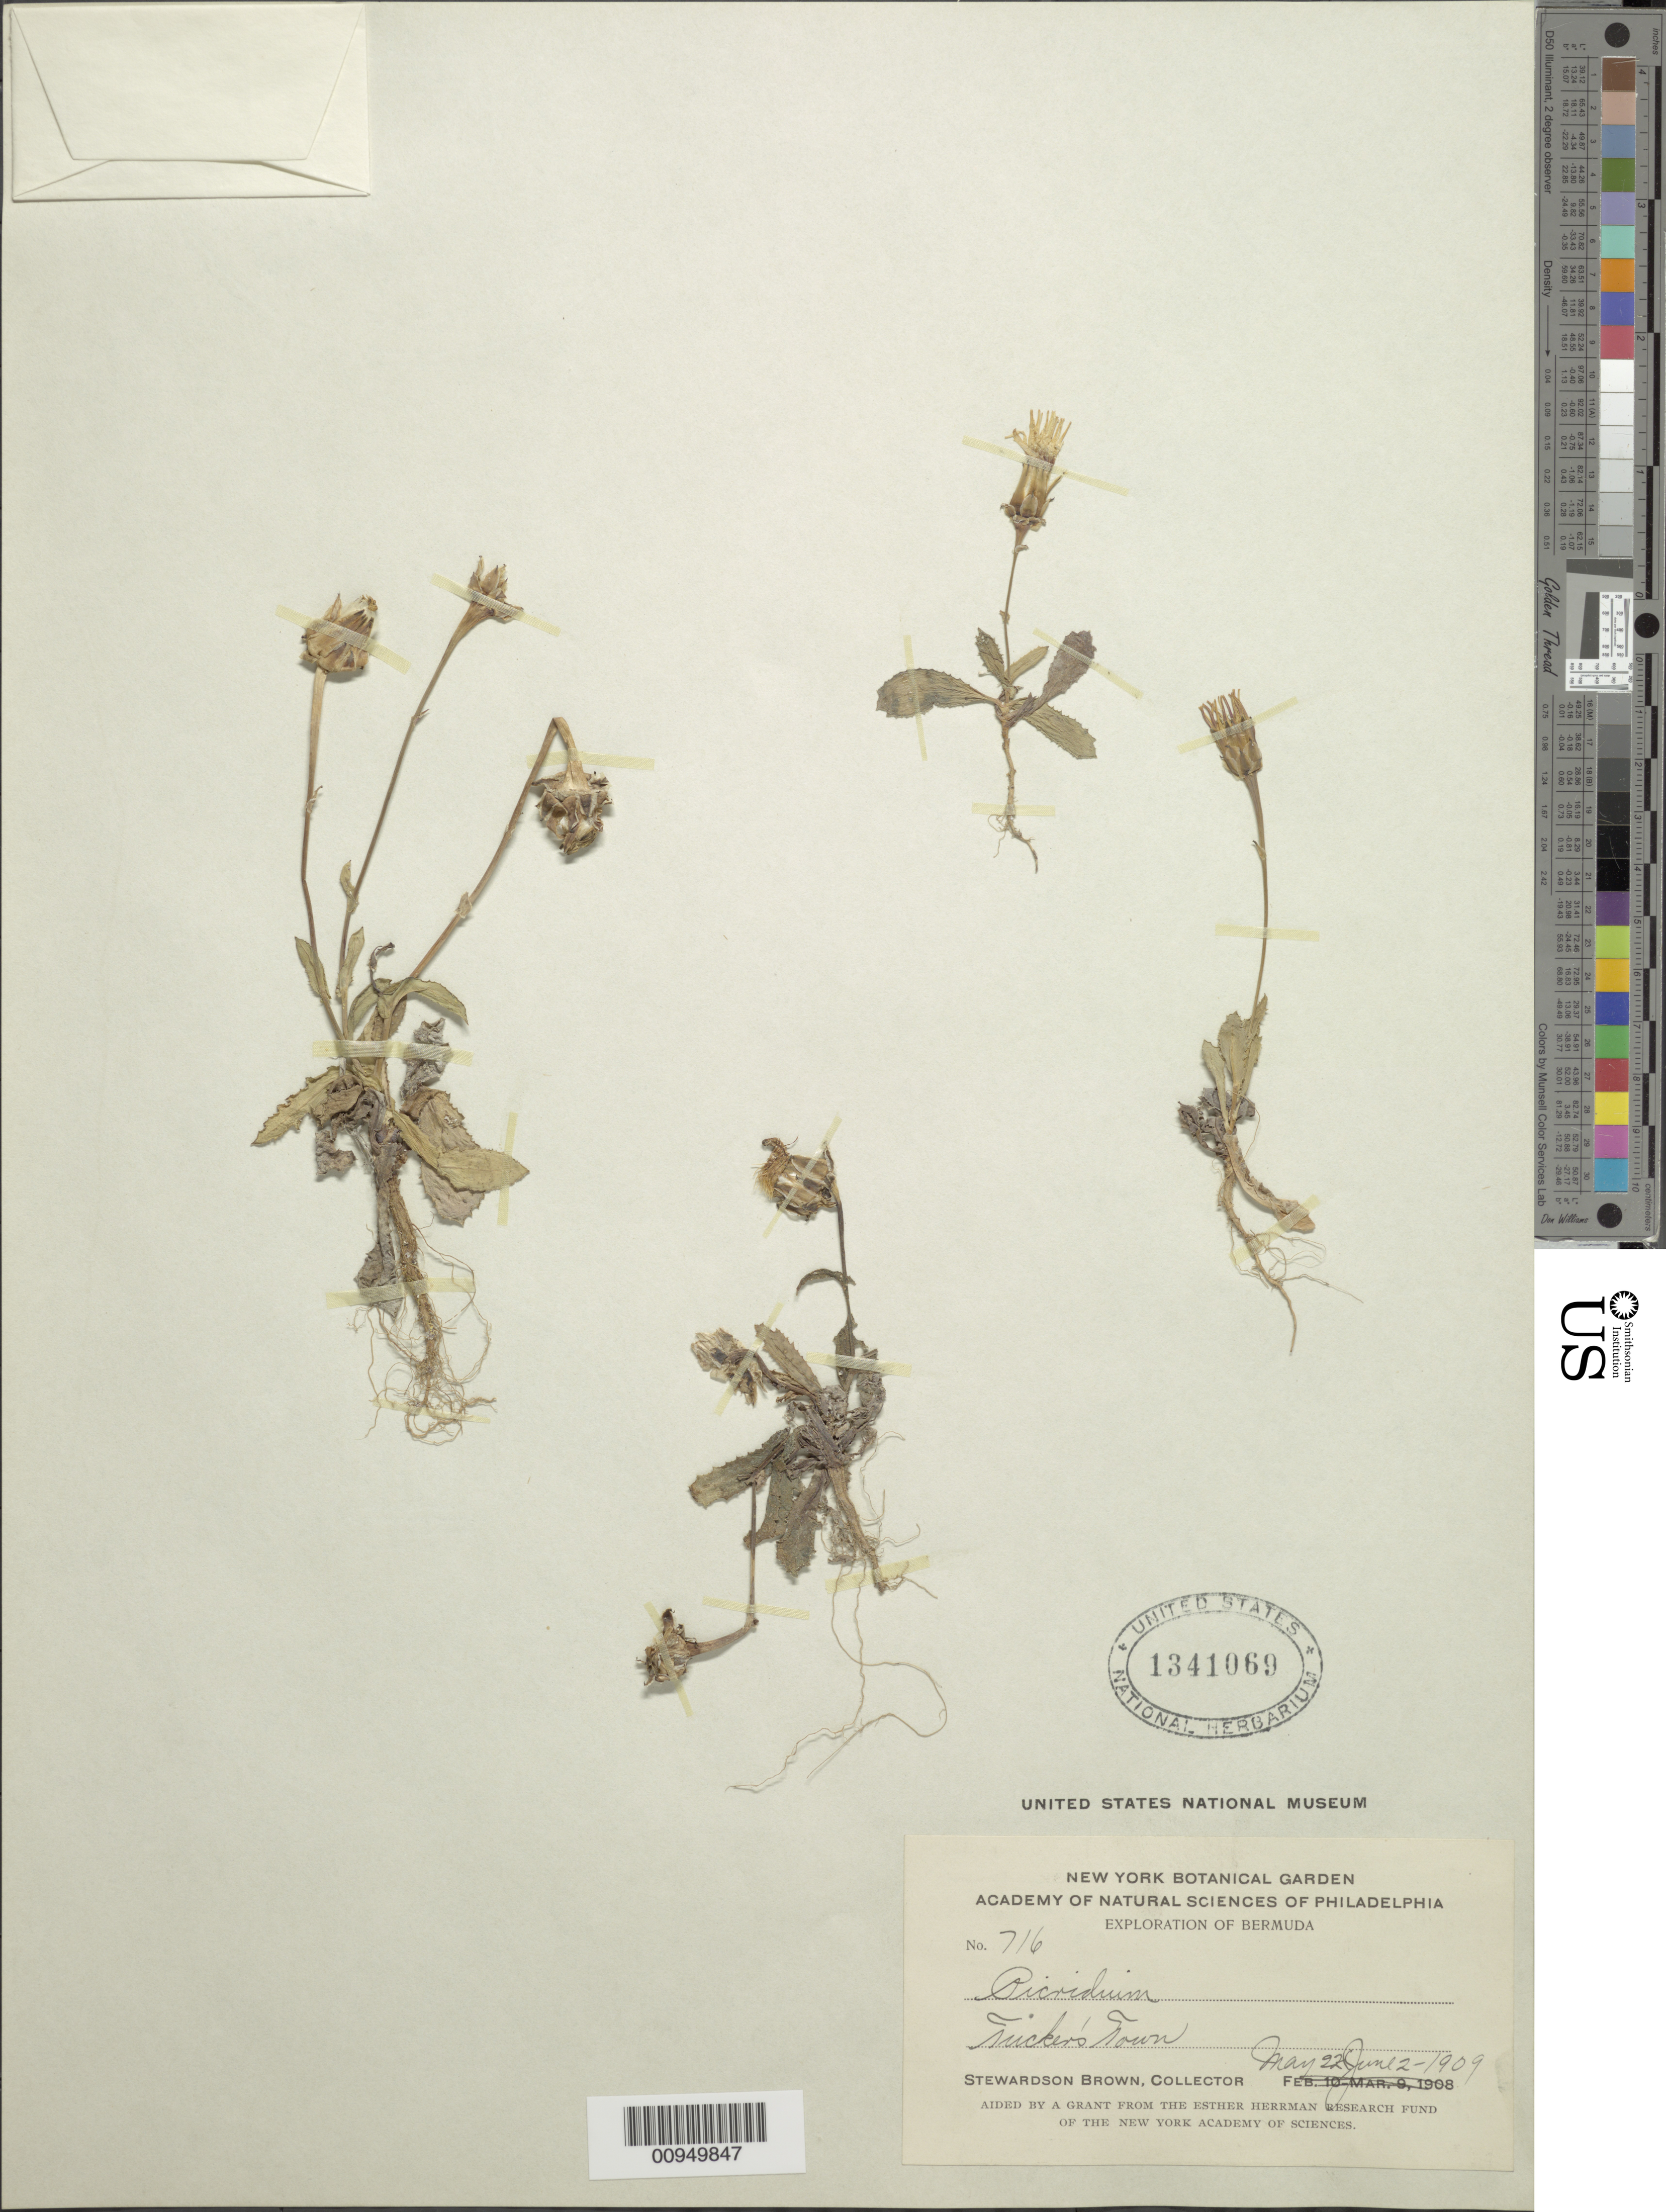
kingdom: Plantae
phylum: Tracheophyta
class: Magnoliopsida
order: Asterales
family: Asteraceae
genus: Reichardia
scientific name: Reichardia sp.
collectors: S. Brown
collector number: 716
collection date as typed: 22 May 1909 to 02 Jun 1909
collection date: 1909-05-22/1909-06-02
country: Bermuda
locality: Trucker's Town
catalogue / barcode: US 1341069